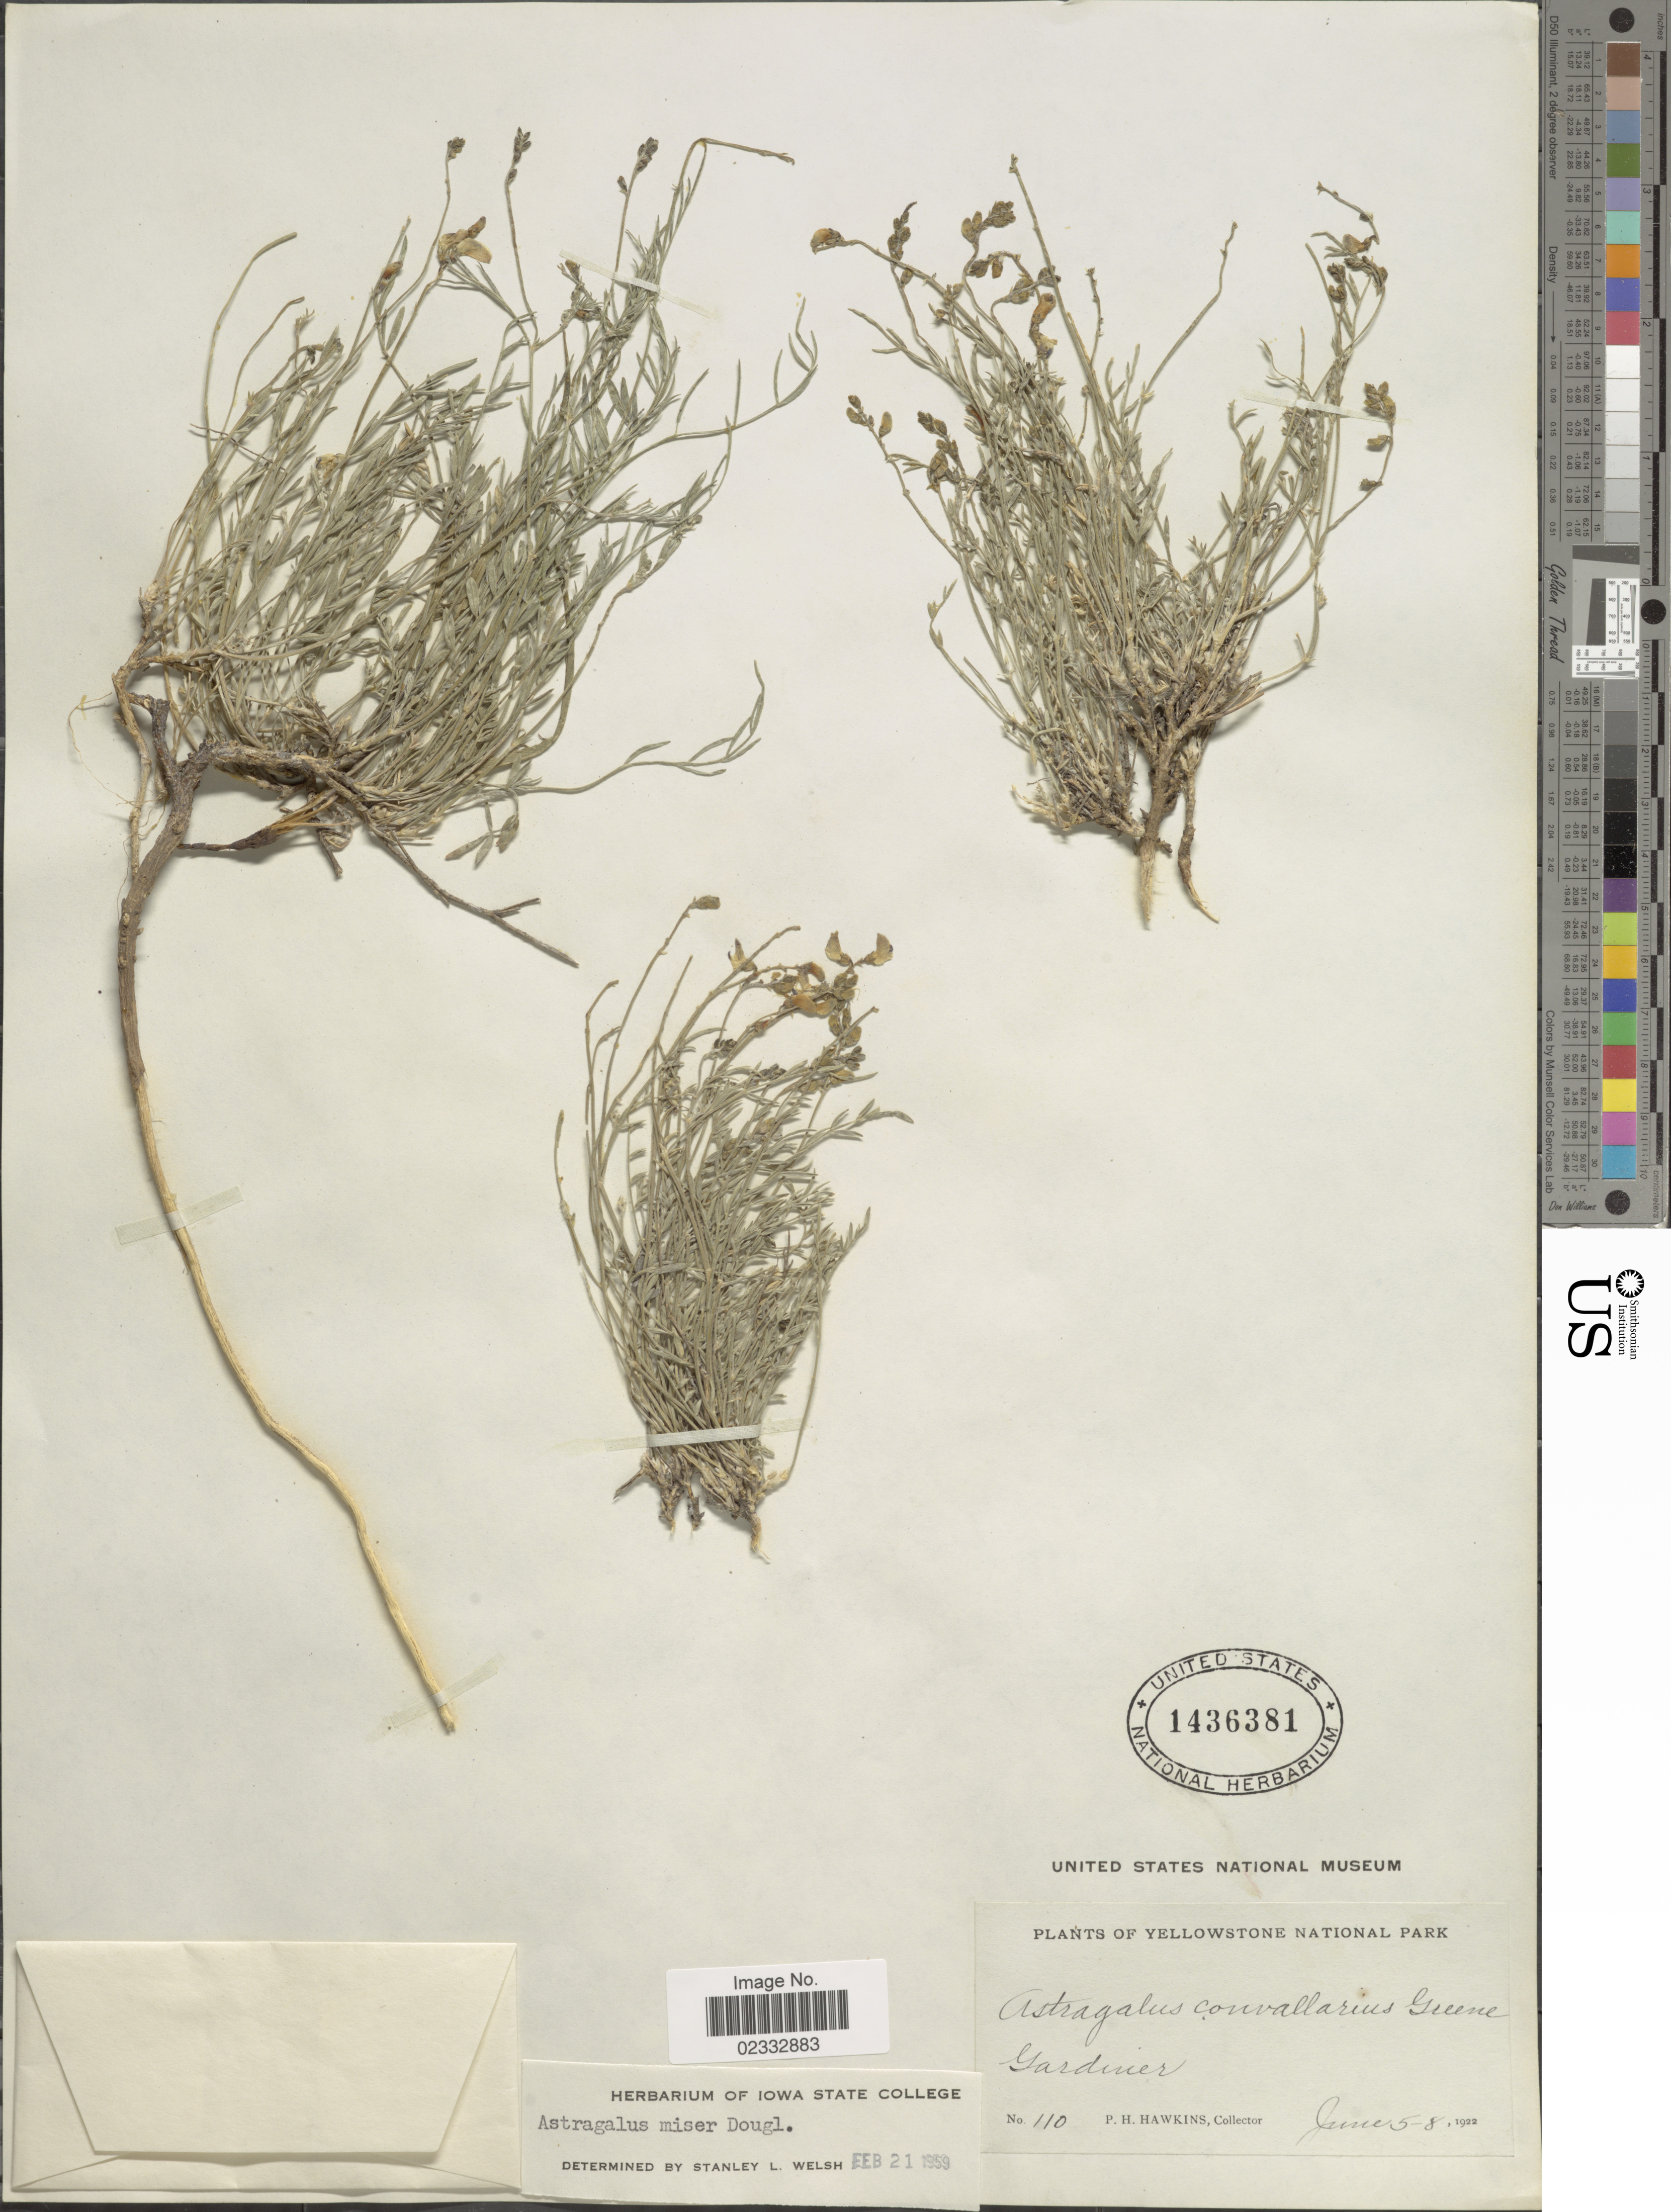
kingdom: Plantae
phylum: Tracheophyta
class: Magnoliopsida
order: Fabales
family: Fabaceae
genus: Astragalus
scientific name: Astragalus miser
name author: Douglas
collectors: P. Hawkins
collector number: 110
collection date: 1922-06-05/1922-06-08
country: United States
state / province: Montana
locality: Yellowstone National Park, Gardiner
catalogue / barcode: US 1436381